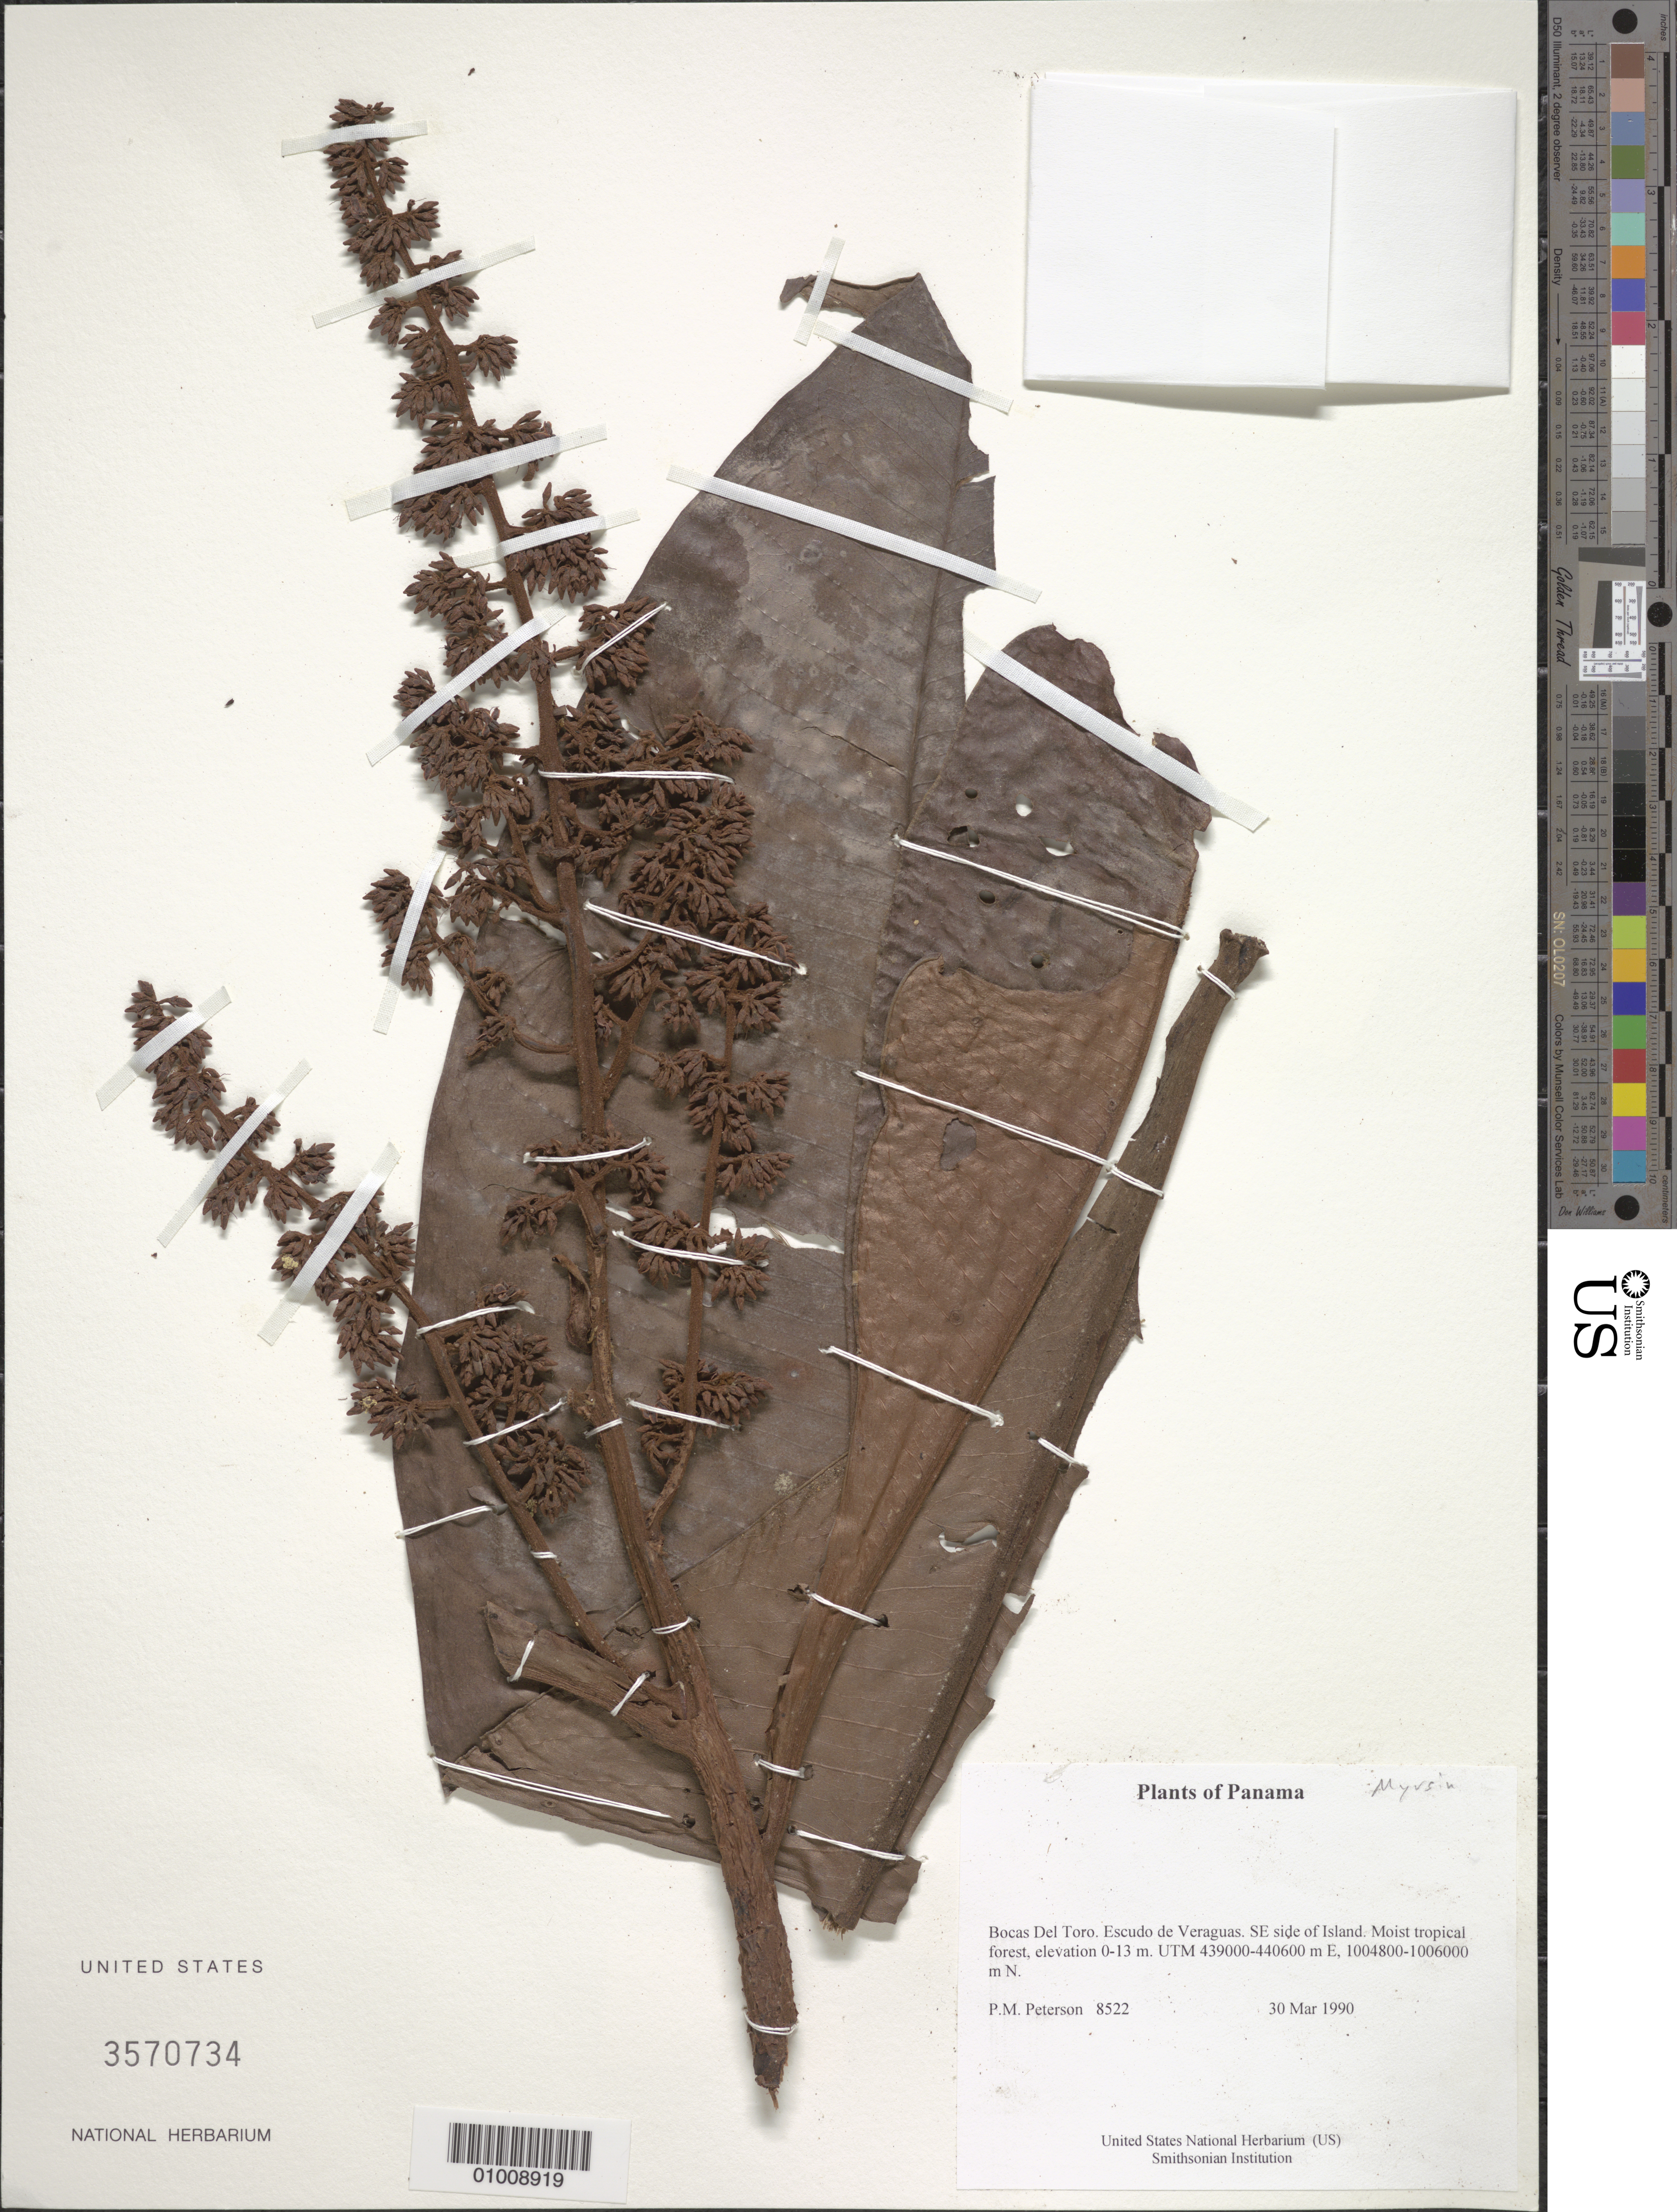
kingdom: Plantae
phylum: Tracheophyta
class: Magnoliopsida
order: Ericales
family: Primulaceae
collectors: P. M. Peterson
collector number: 08522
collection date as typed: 30 Mar 1990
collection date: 1990-03-30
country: Panama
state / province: Bocas del Toro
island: Escudo de Veraguas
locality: SE side of Island.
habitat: Moist tropical forest, elevation 0-13 m. UTM 439000-440600 m E, 1004800-1006000 m N.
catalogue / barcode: US 3570734